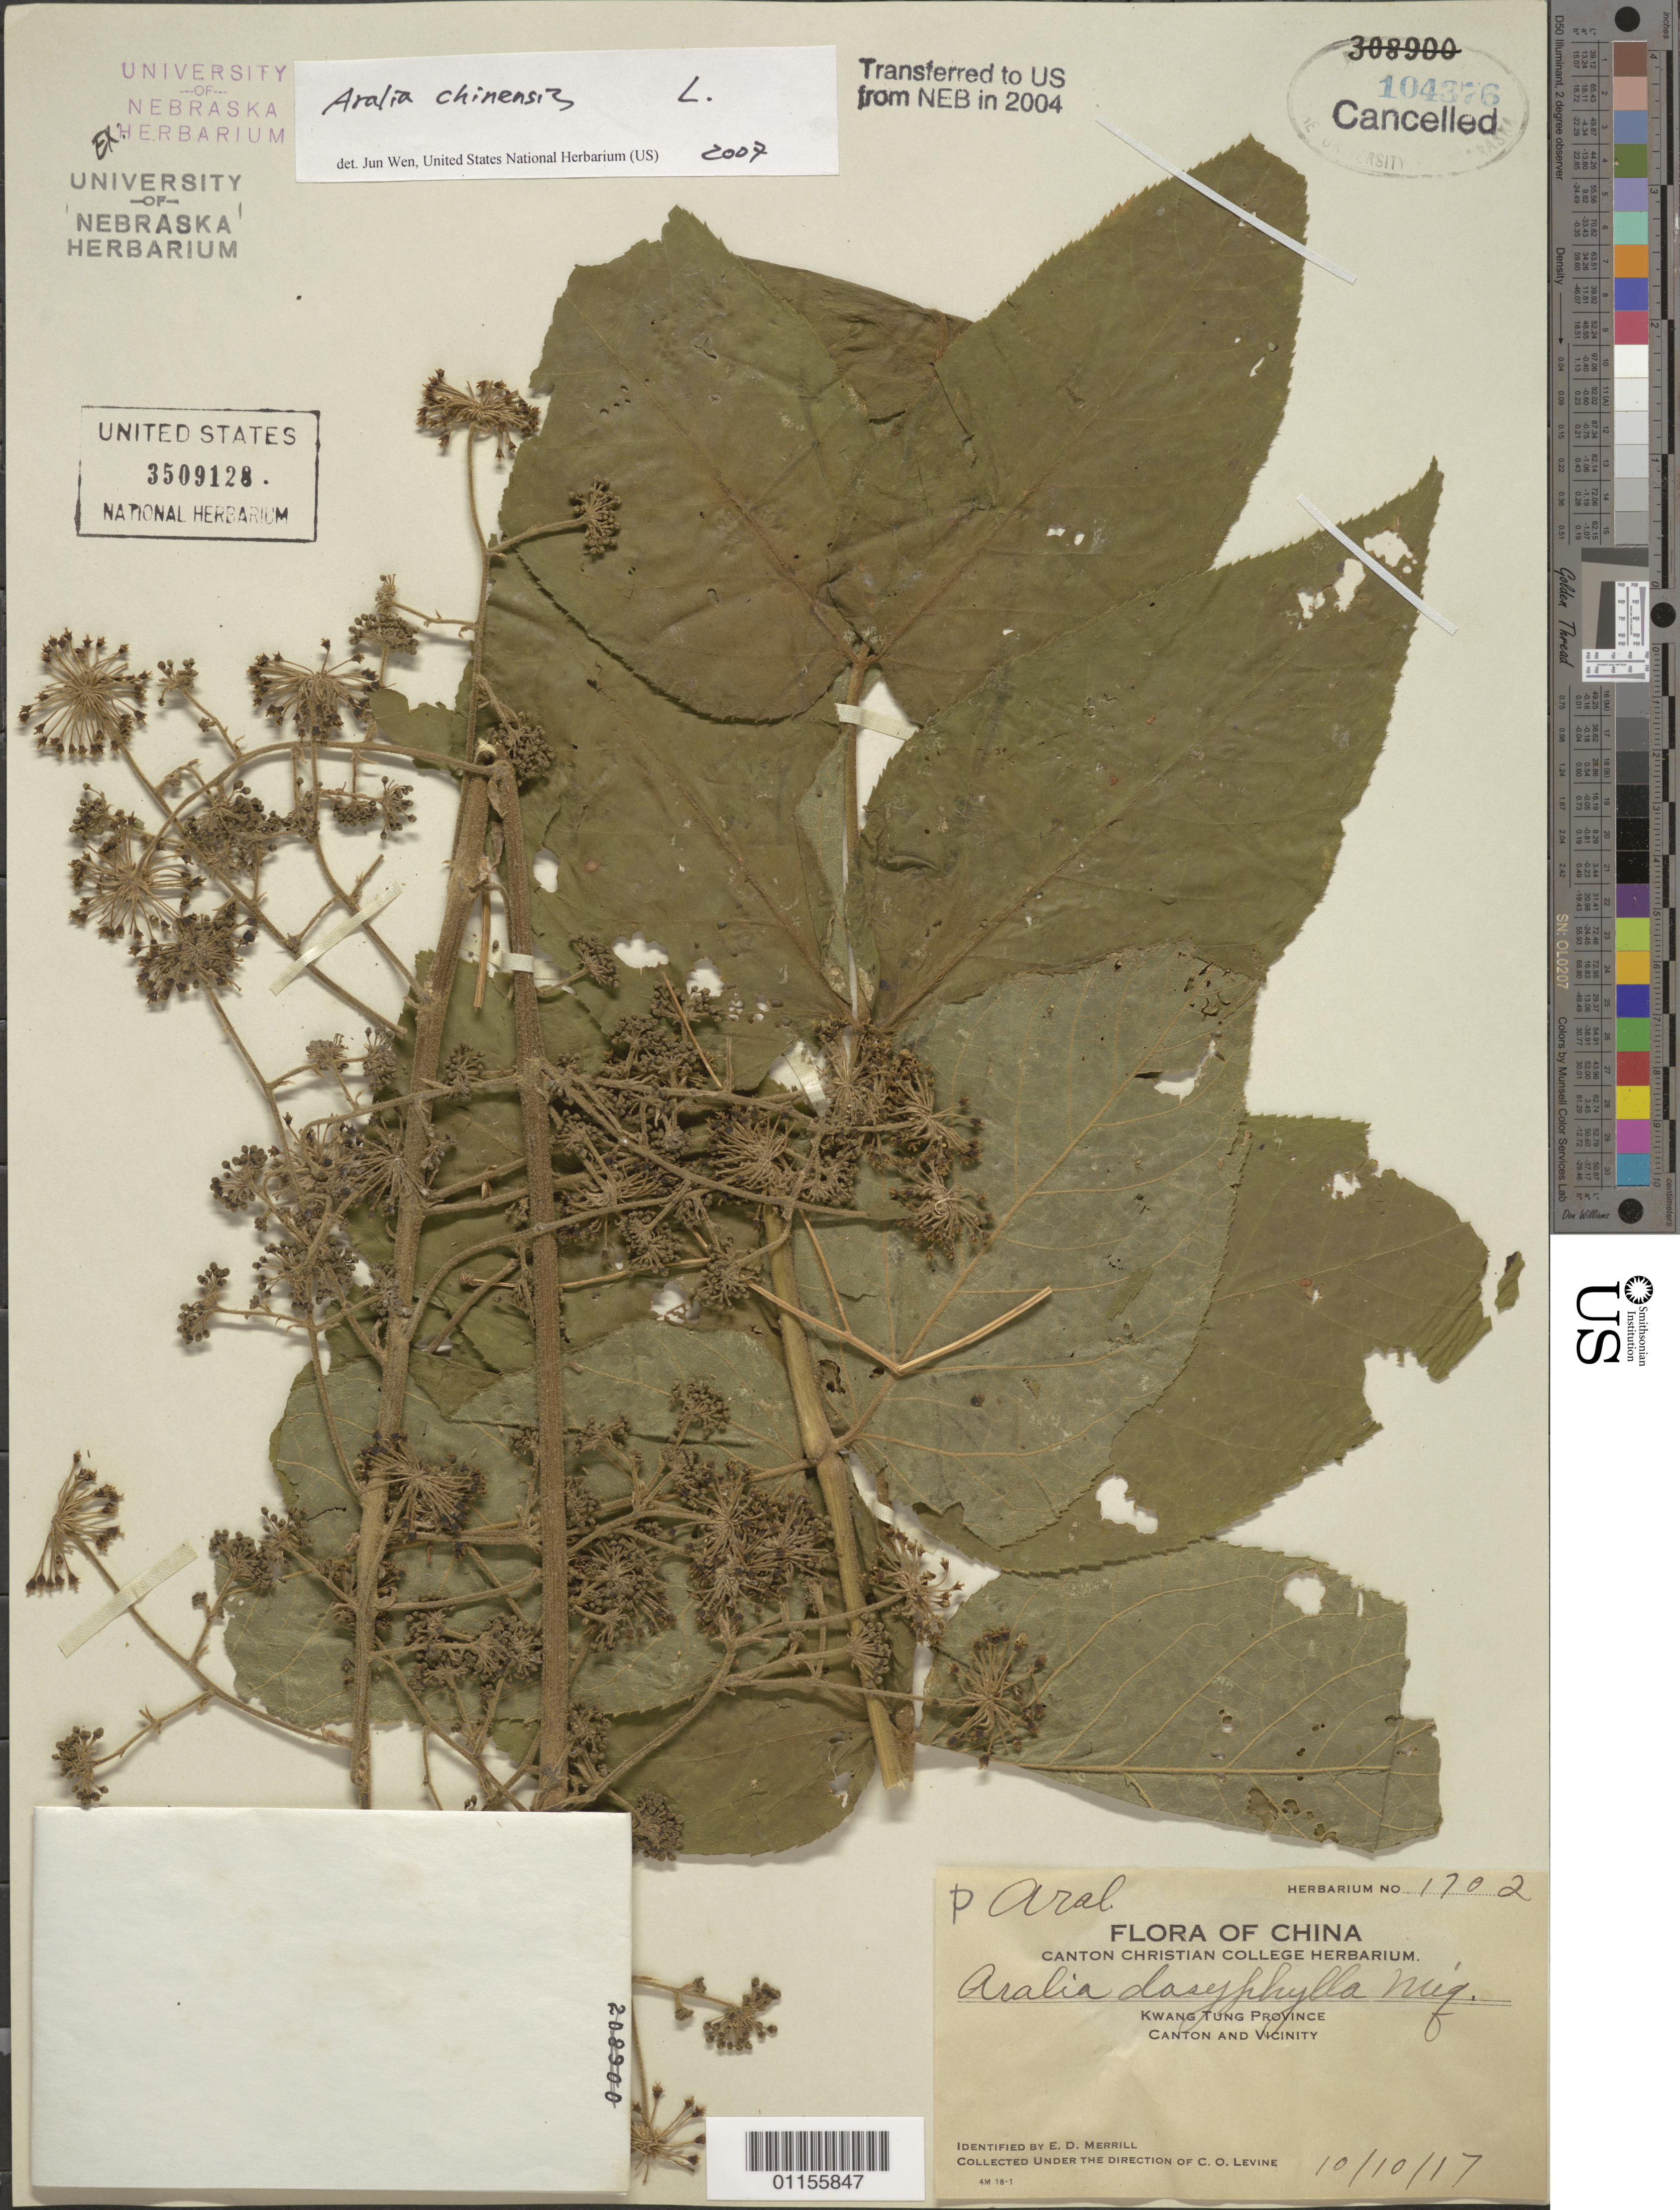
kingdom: Plantae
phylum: Tracheophyta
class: Magnoliopsida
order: Apiales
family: Araliaceae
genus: Aralia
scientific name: Aralia chinensis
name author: L.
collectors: C. O. Levine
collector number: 1702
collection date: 1917-10-10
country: China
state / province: Guangdong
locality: Canton and vicinity.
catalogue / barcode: US 3509128